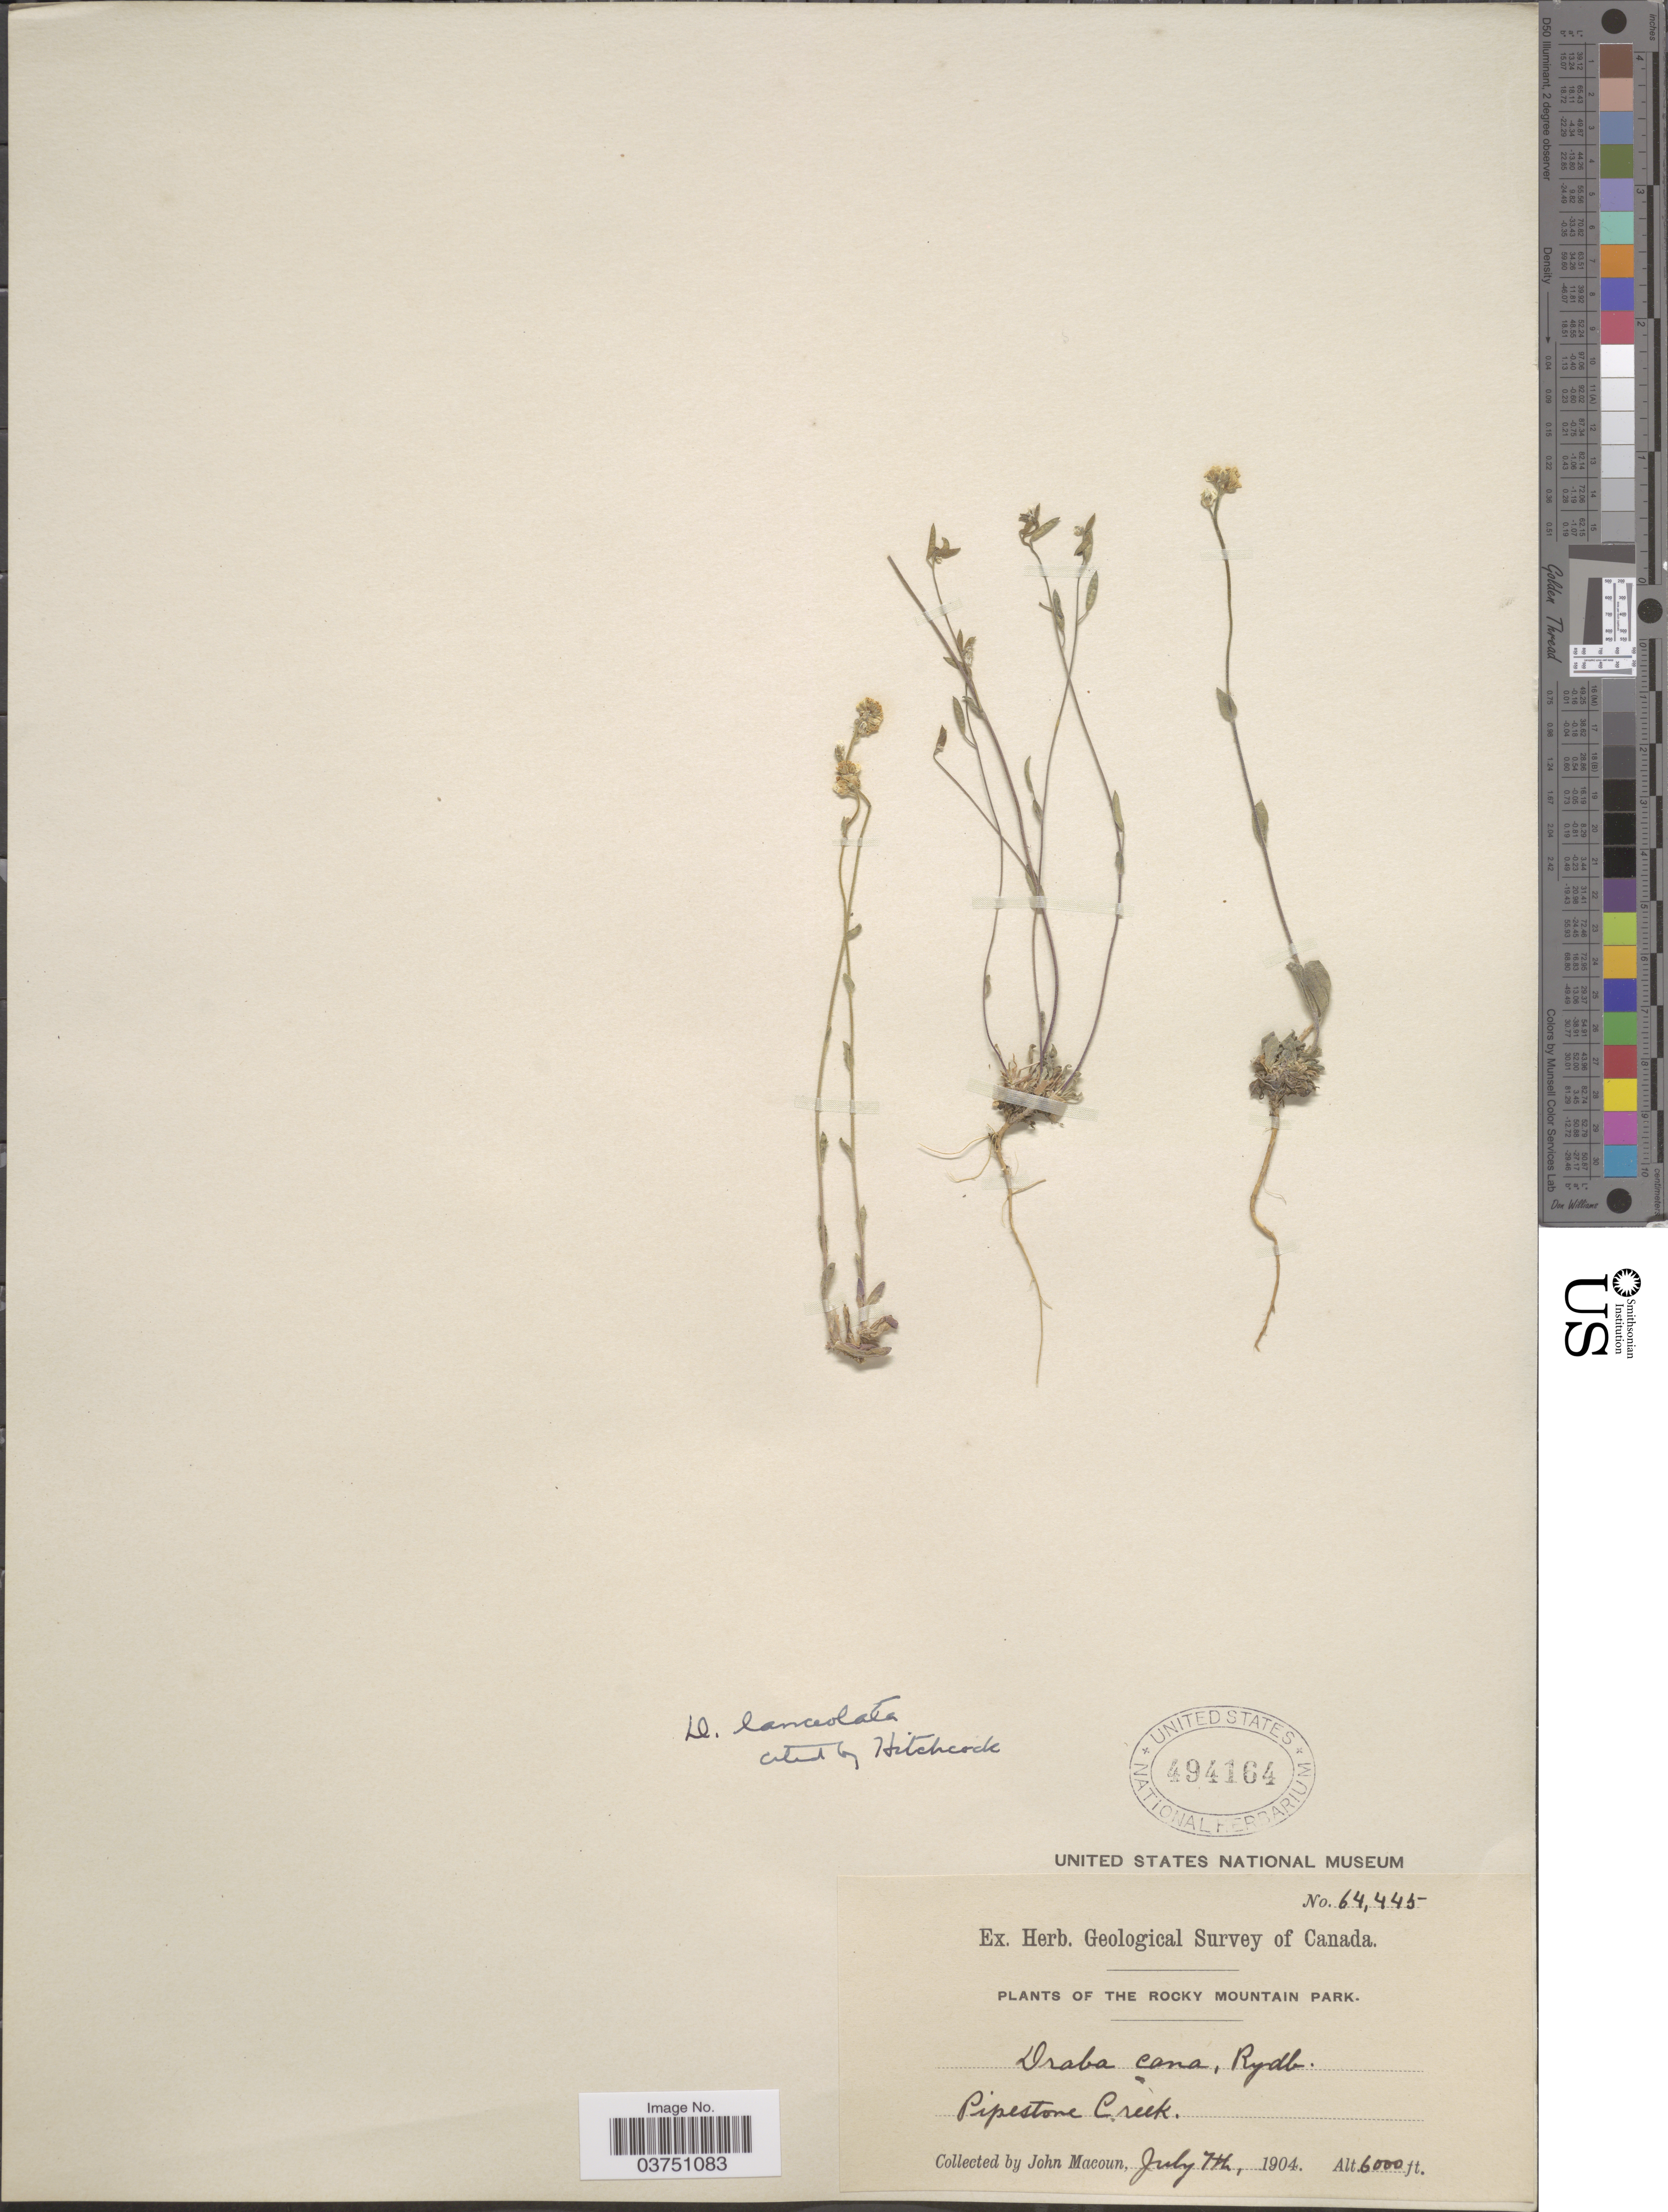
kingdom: Plantae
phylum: Tracheophyta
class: Magnoliopsida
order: Brassicales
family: Brassicaceae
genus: Draba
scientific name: Draba cana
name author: Rydb.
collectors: J. Macoun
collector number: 64445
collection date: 1904-07-07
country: Canada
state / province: Alberta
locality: The Rocky Mountain Park. Pipestone Creek.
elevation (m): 1829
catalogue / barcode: US 494164